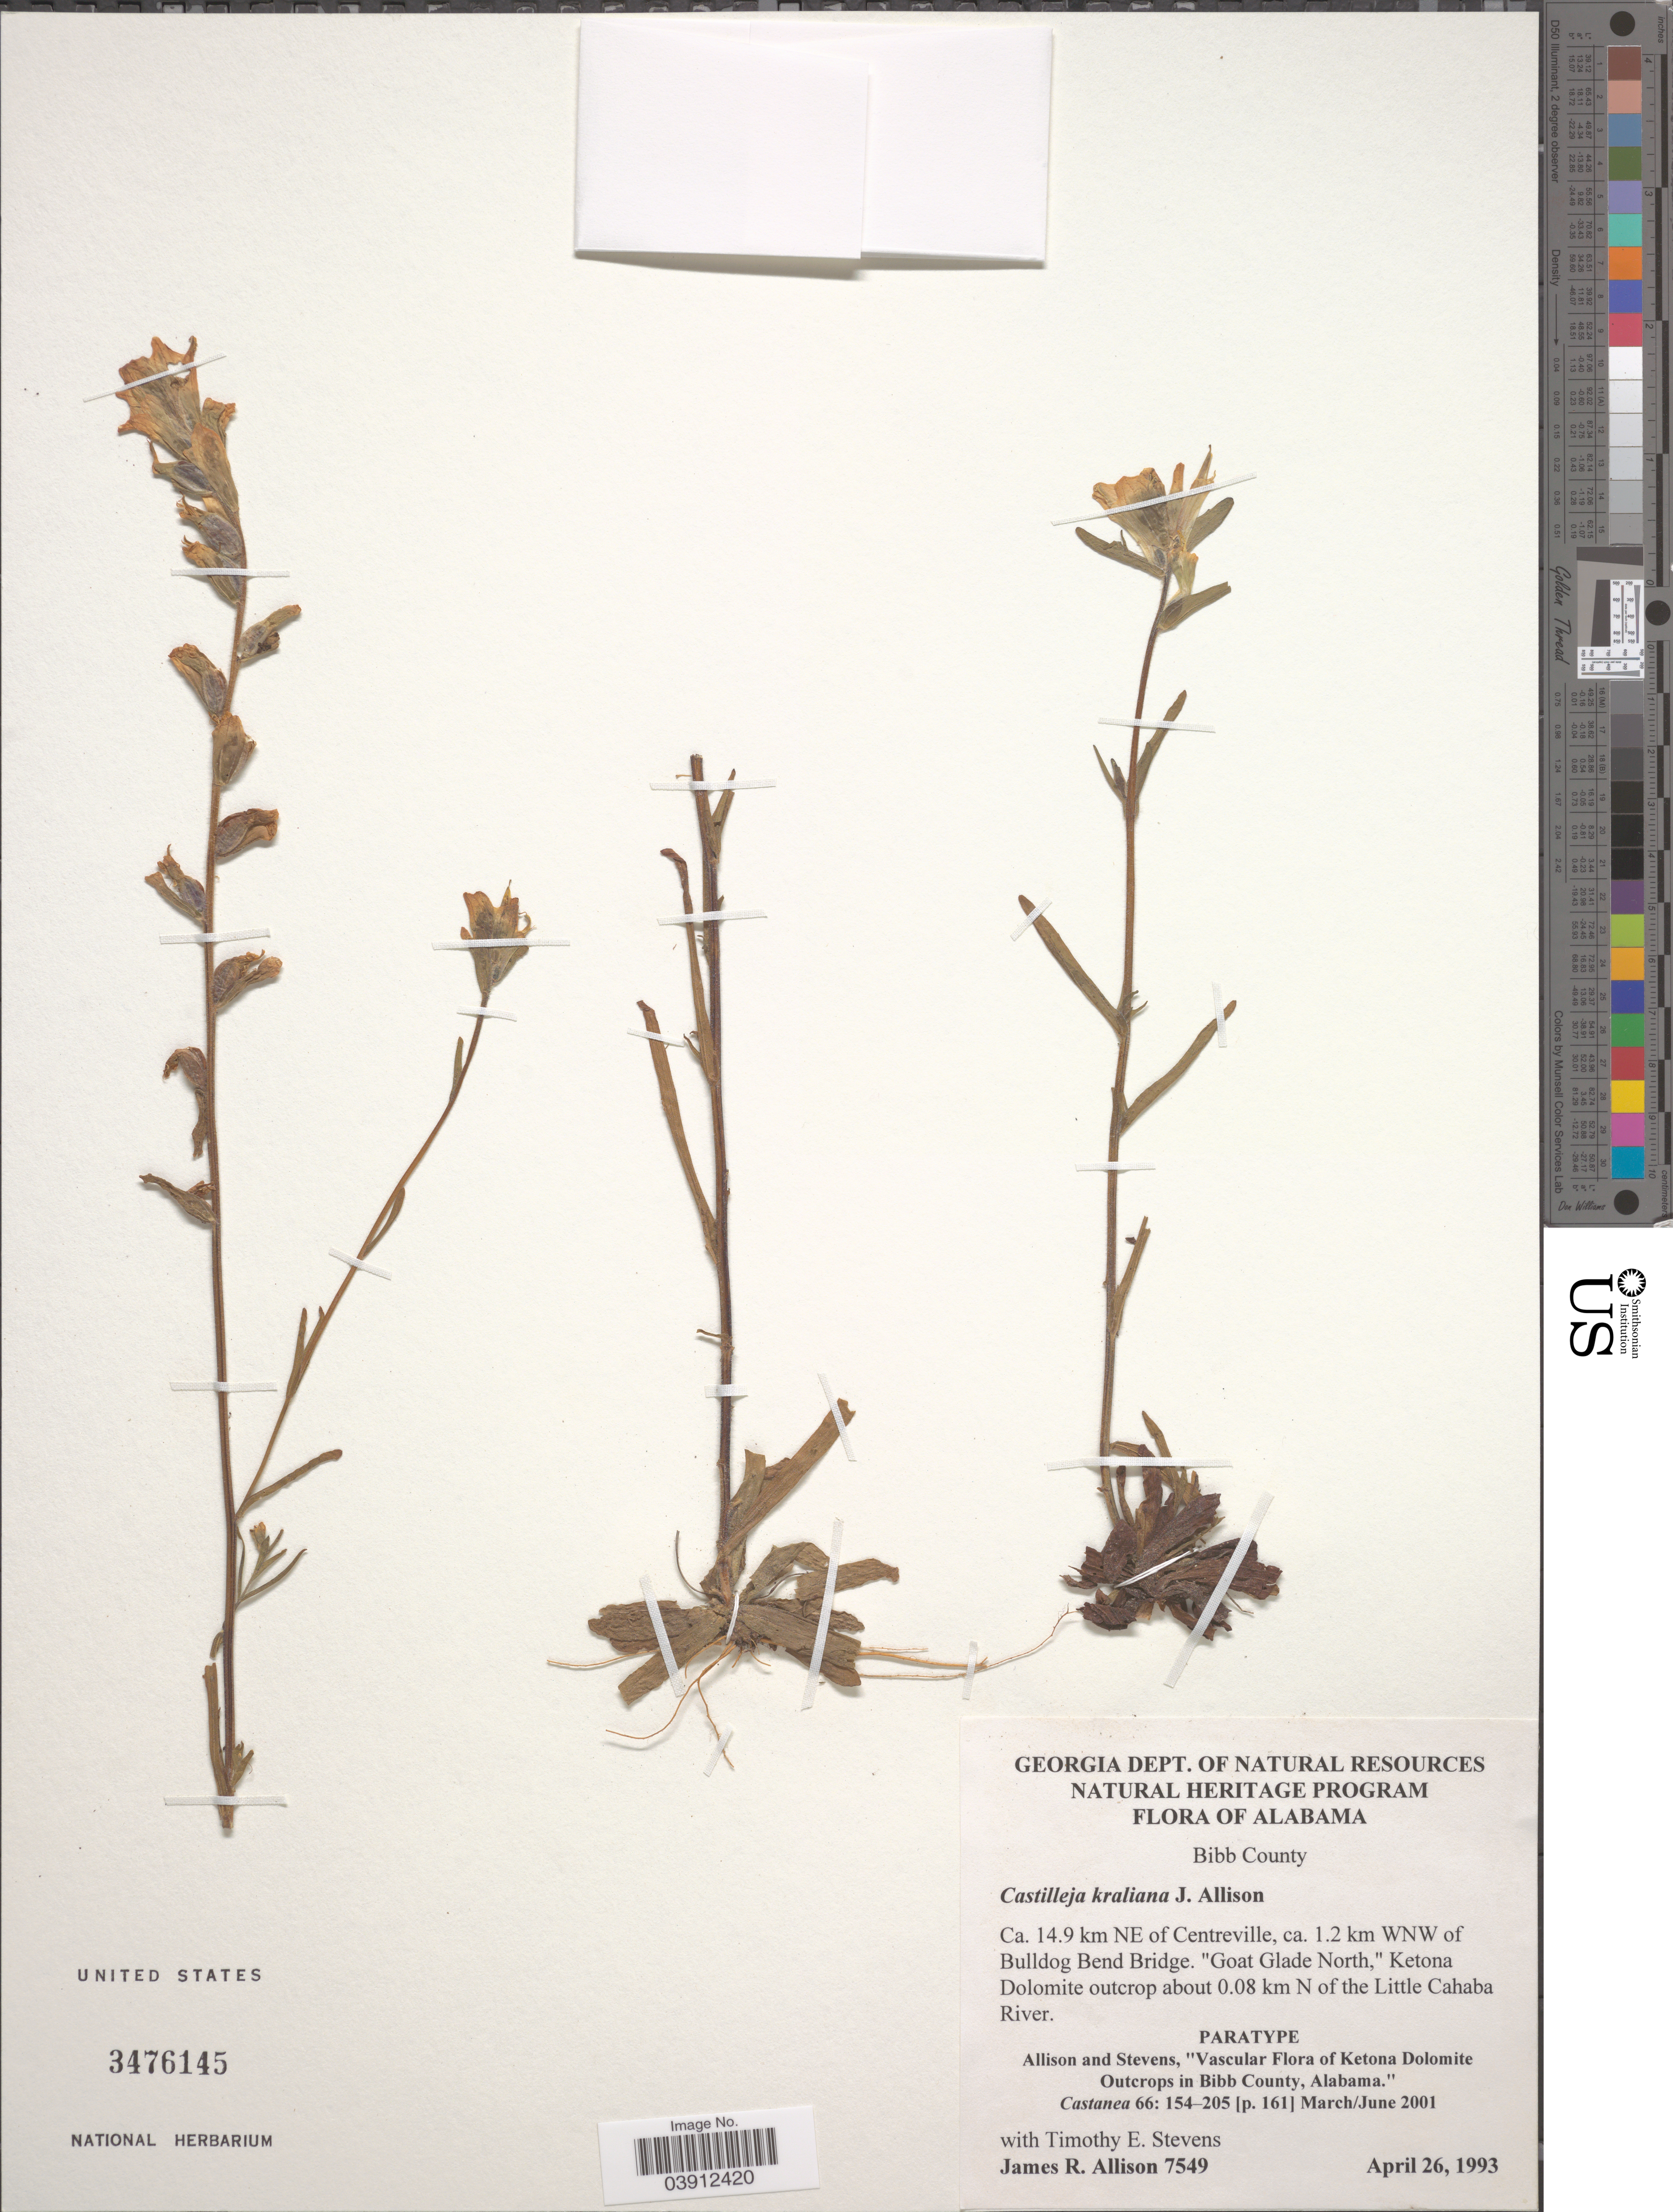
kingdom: Plantae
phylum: Tracheophyta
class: Magnoliopsida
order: Lamiales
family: Orobanchaceae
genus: Castilleja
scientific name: Castilleja kraliana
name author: J.R. Allison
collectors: J. R. Allison & T. Stevens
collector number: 7549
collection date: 1993-04-26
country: United States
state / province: Alabama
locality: Bibb County. Ca. 14.9 km NE of Centreville, ca. 1.2 km WNW of Bulldog Bend Bridge. 'Goat Glade North,' Ketona Dolomite outcrop about 0.08 km N of the Little Cahaba River.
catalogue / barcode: US 3476145